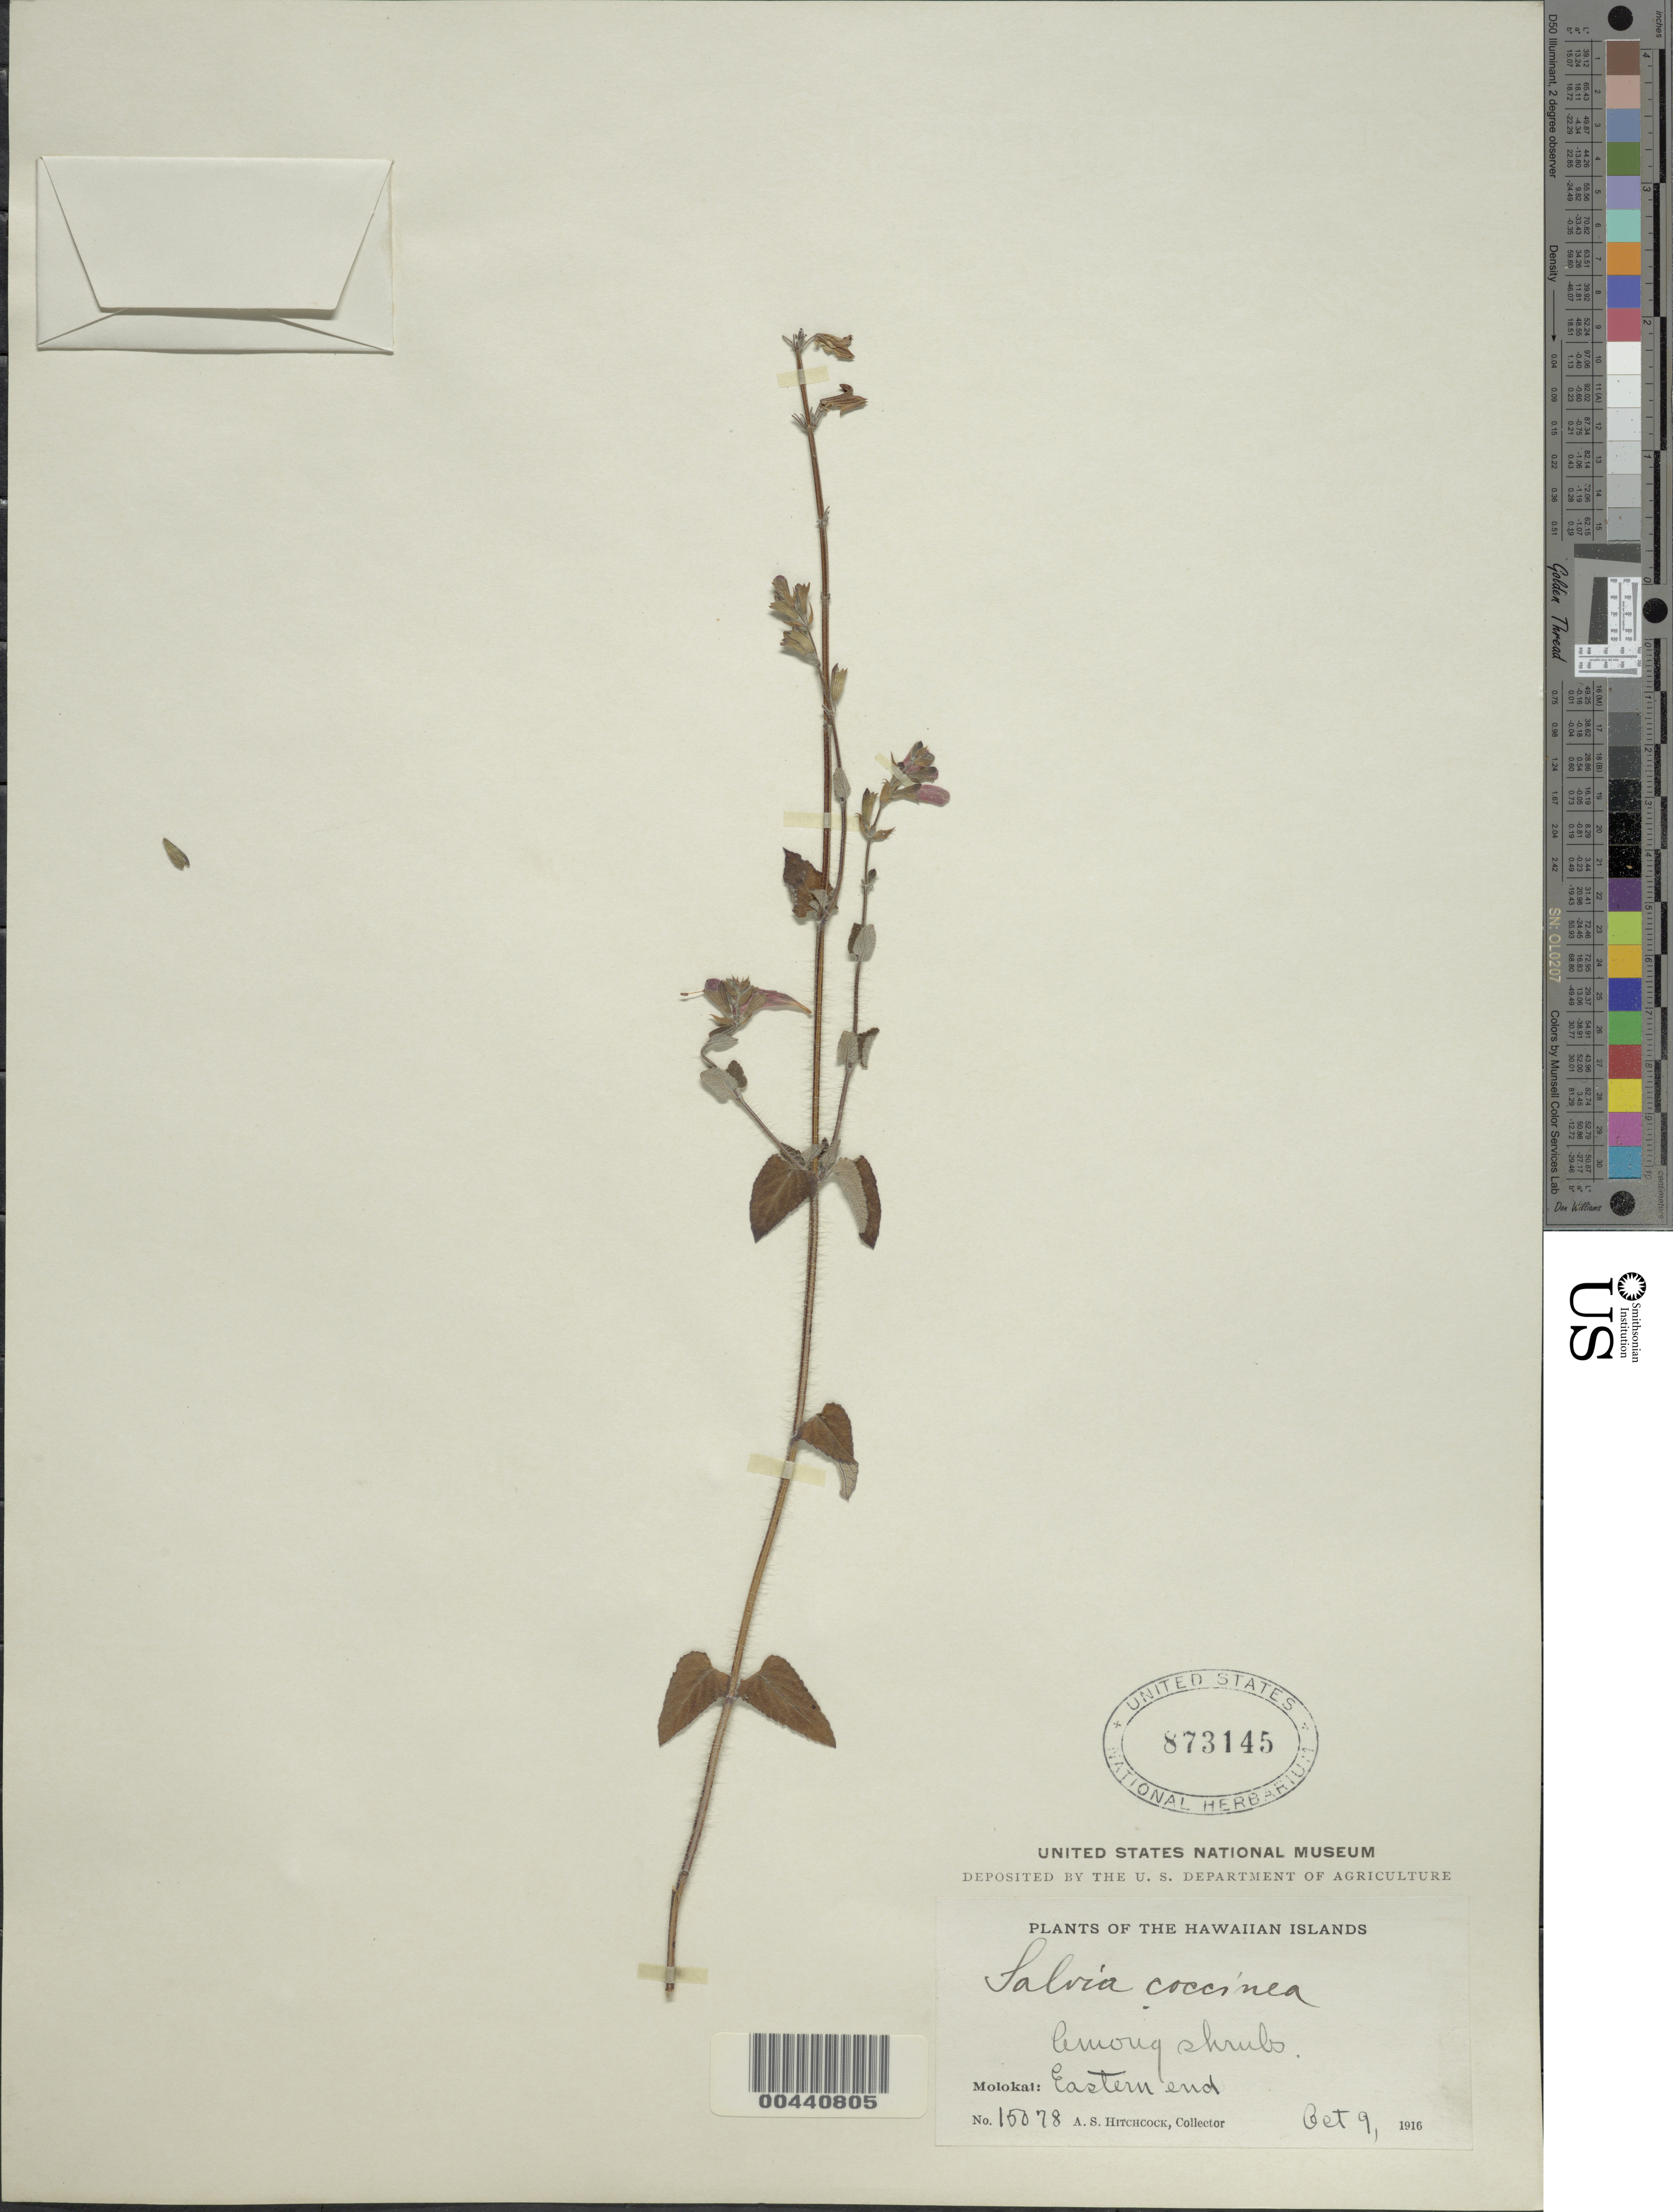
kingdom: Plantae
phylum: Tracheophyta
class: Magnoliopsida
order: Lamiales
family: Lamiaceae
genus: Salvia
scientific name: Salvia coccinea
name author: Buc'hoz ex Etl.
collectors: A. S. Hitchcock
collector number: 15078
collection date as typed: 9 Oct 1916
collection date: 1916-10-09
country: United States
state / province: Hawaii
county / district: Maui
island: Moloka'i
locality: Eastern end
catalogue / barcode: US 873145